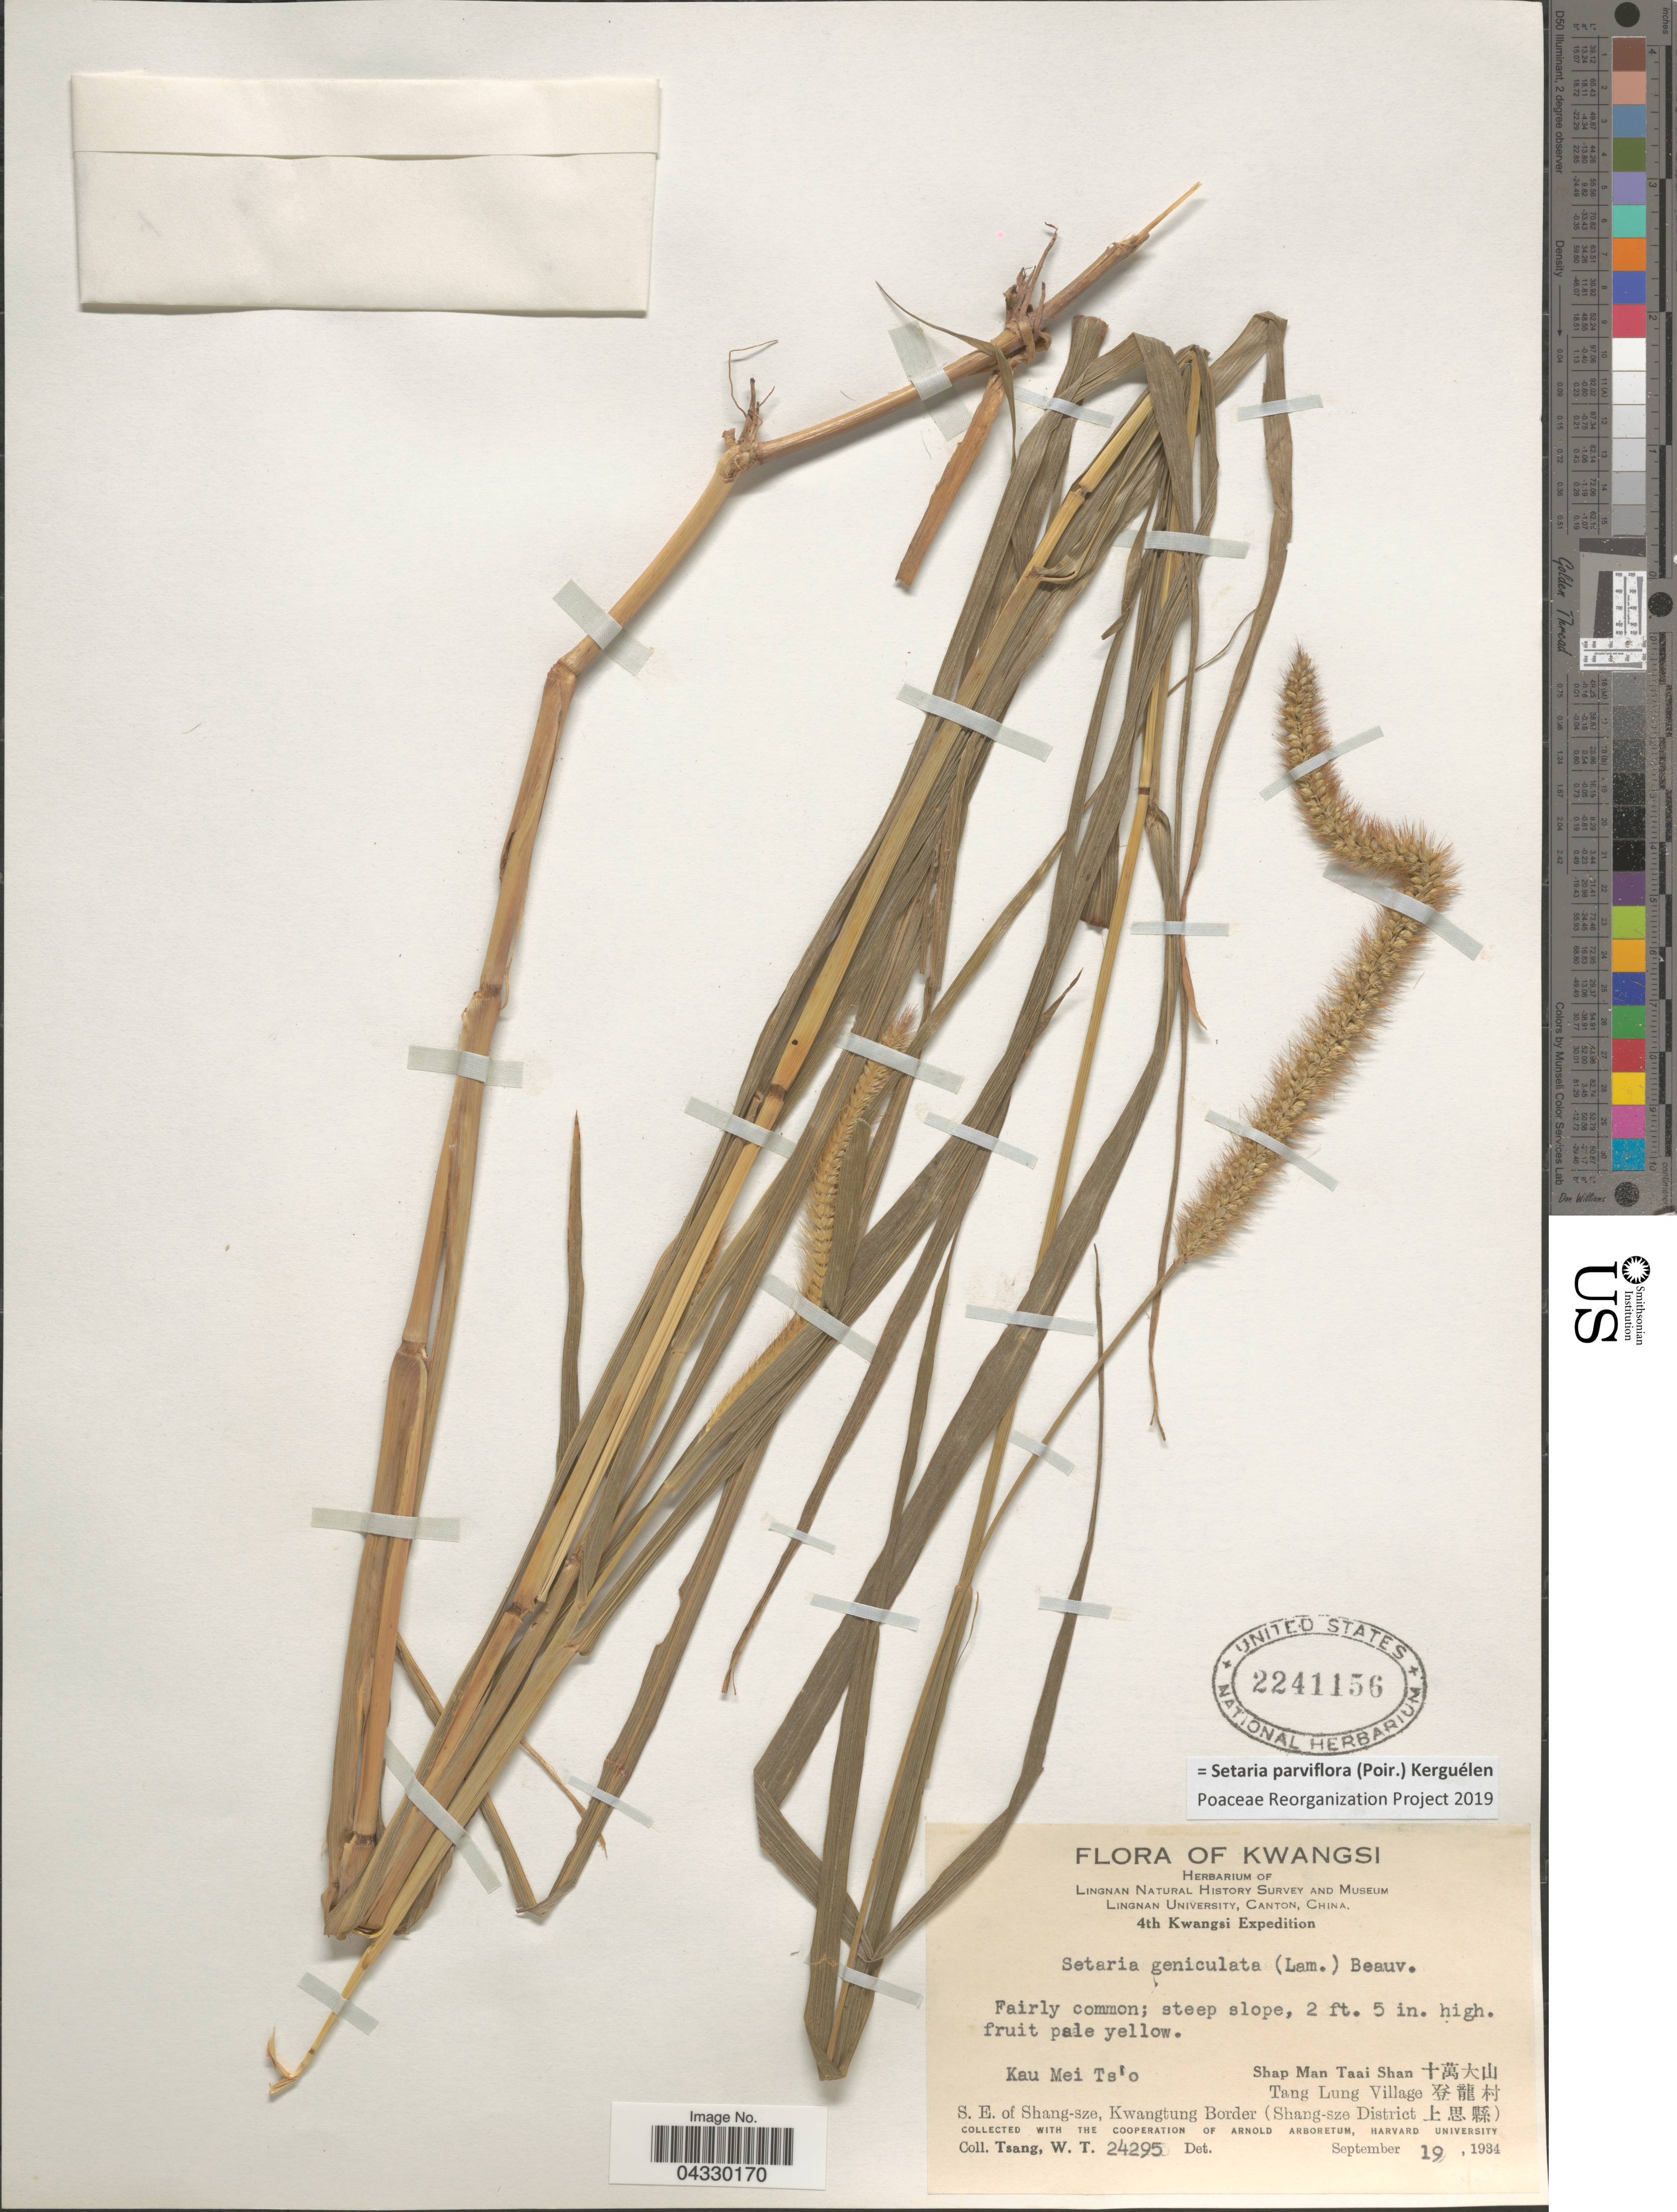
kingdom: Plantae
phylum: Tracheophyta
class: Liliopsida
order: Poales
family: Poaceae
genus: Setaria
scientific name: Setaria parviflora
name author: (Poir.) Kerguélen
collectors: W. T. Tsang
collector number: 24295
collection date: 1934-09-19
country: China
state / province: Guangxi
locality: Kwangsi. 4th Kwangsi Expedition. Kau Mei Ts'o. Shap Man Taai Shan. X. Tang Lung Village. X. S.E. of Shang-sze, Kwangtung Border (Shang-sze District X).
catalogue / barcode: US 2241156